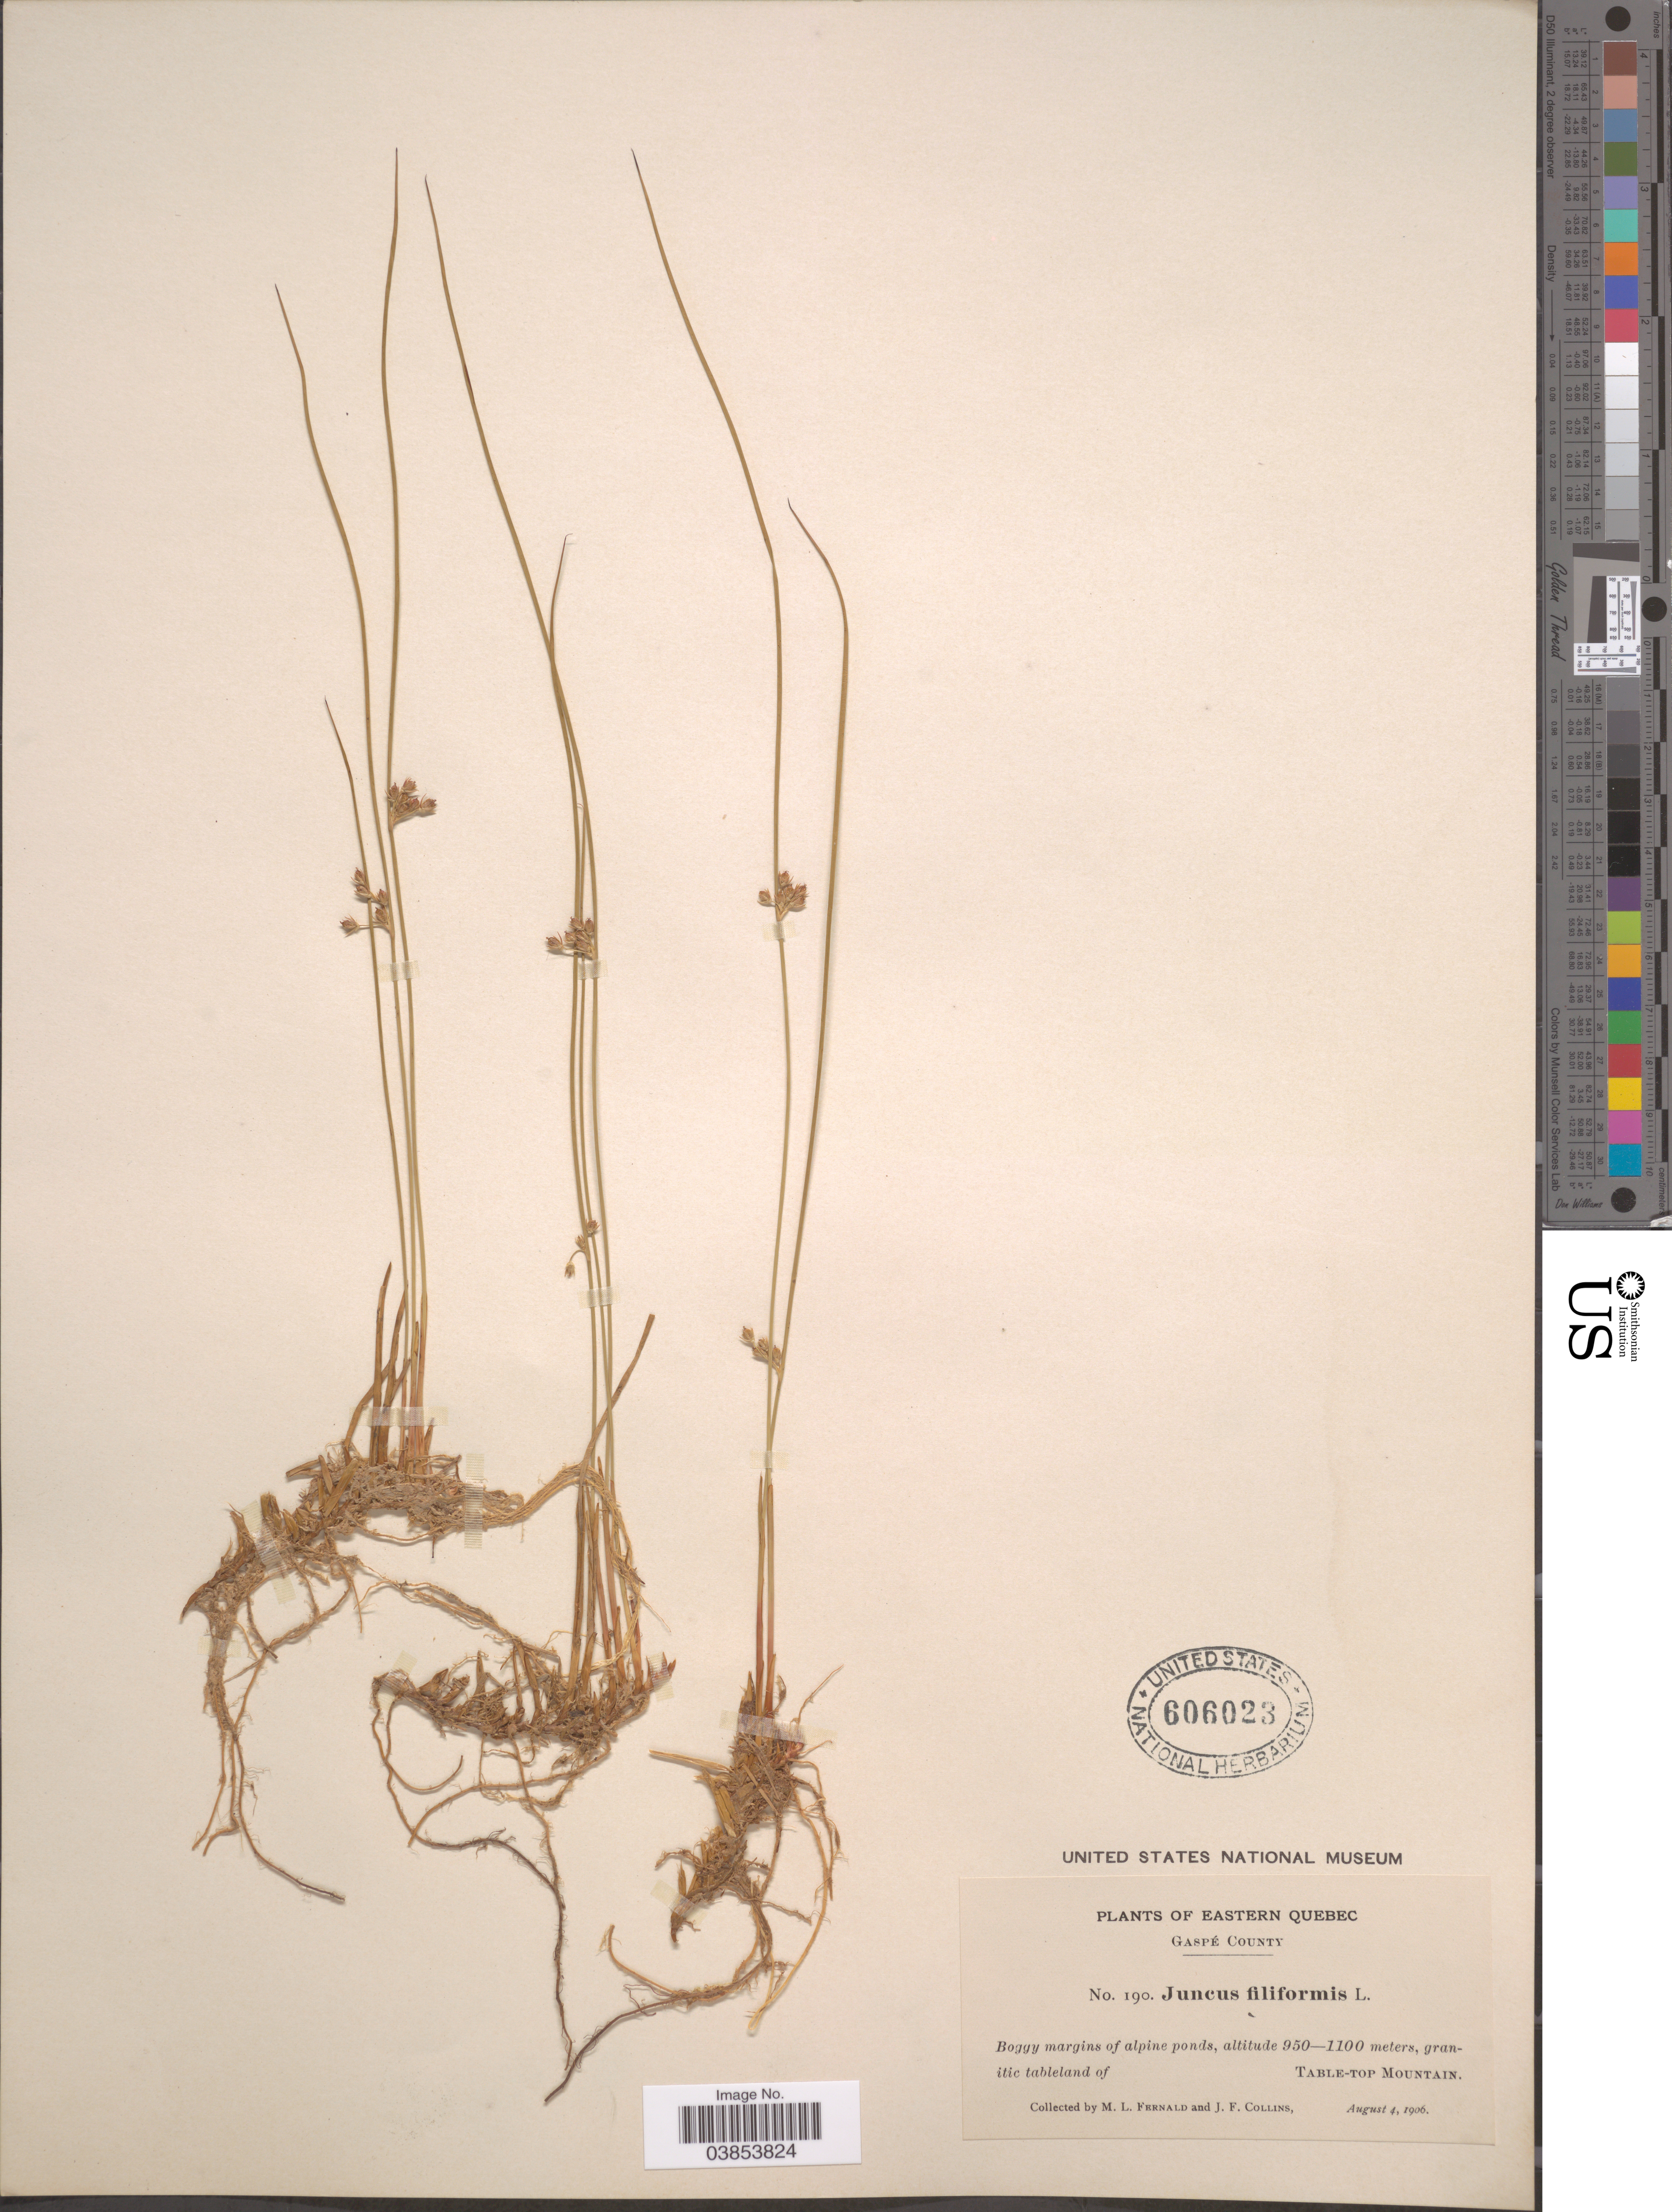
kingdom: Plantae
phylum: Tracheophyta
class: Liliopsida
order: Poales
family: Juncaceae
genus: Juncus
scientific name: Juncus filiformis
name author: L.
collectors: M. L. Fernald & J. Collins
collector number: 190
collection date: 1906-08-04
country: Canada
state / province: Quebec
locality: Eastern Quebec. Gaspé County. Table-Top Mountain.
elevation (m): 950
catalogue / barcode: US 606023